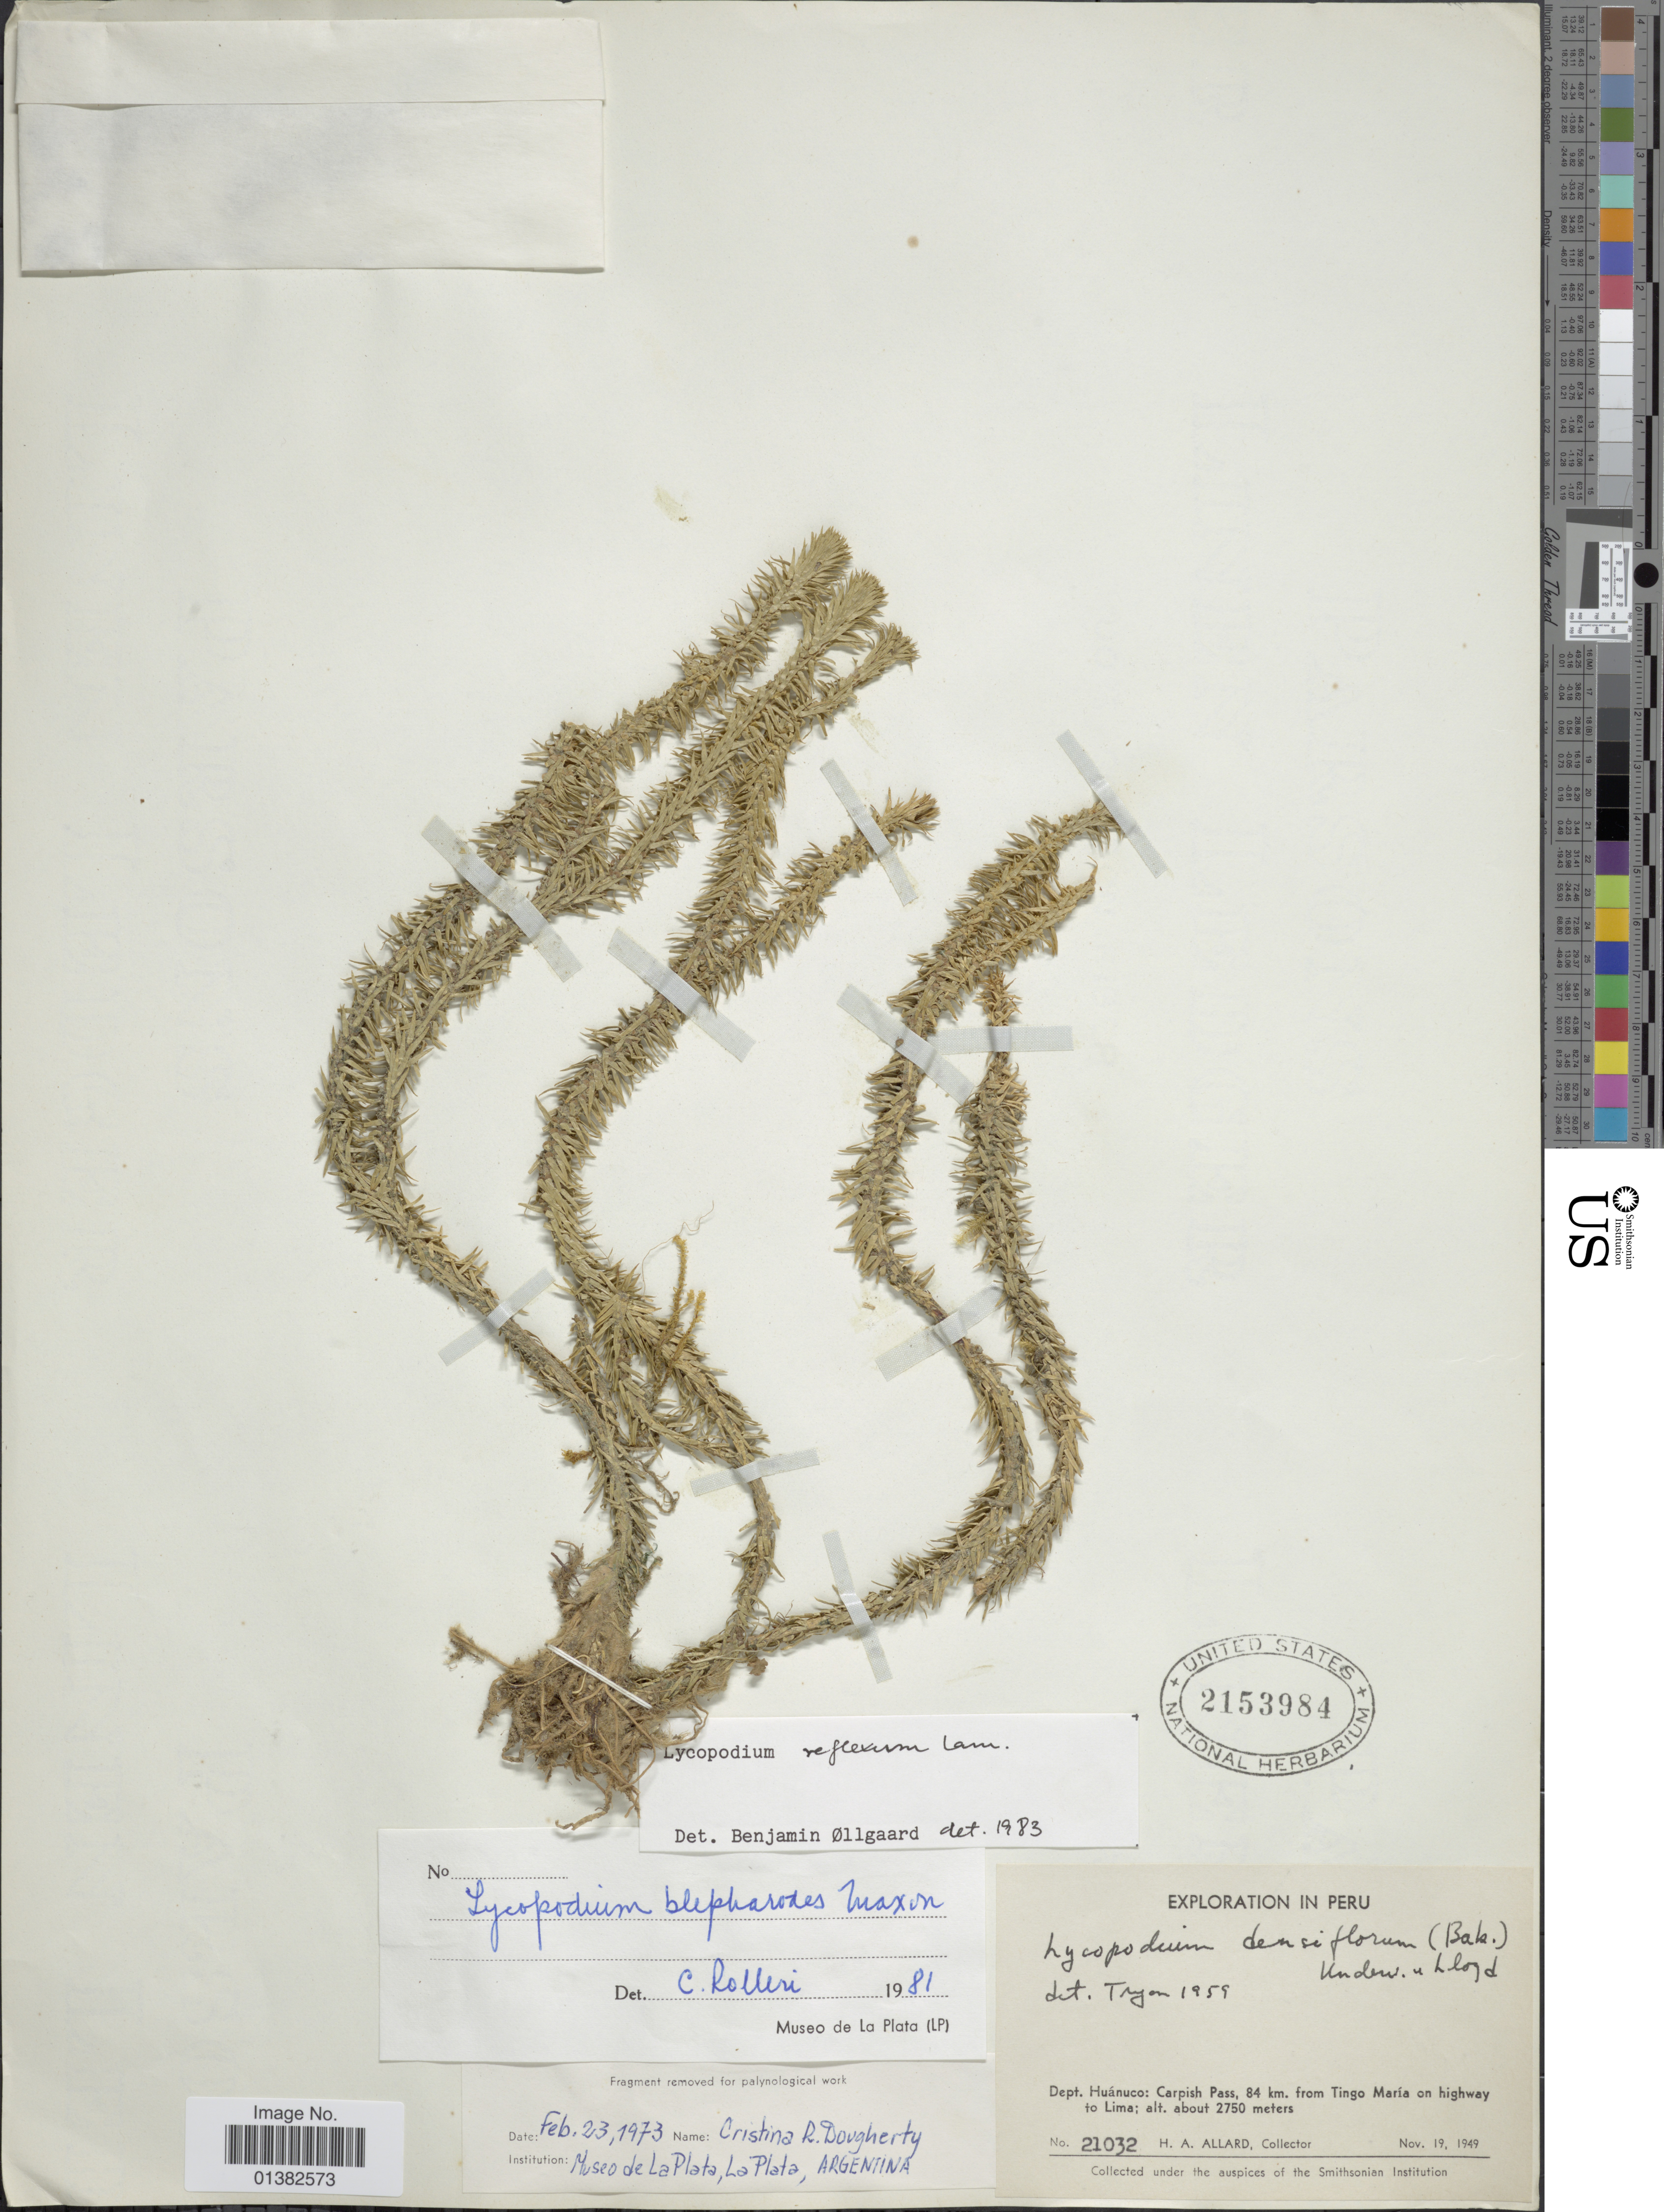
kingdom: Plantae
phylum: Tracheophyta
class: Lycopodiopsida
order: Lycopodiales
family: Lycopodiaceae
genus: Phlegmariurus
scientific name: Phlegmariurus reflexus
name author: (Lam.) B. Øllg.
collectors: H. A. Allard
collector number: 21032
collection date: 1949-11-19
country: Peru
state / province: Huánuco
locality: Carpish, 84 km. from Tingo María on highway to Lima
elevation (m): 2750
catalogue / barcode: US 2153984